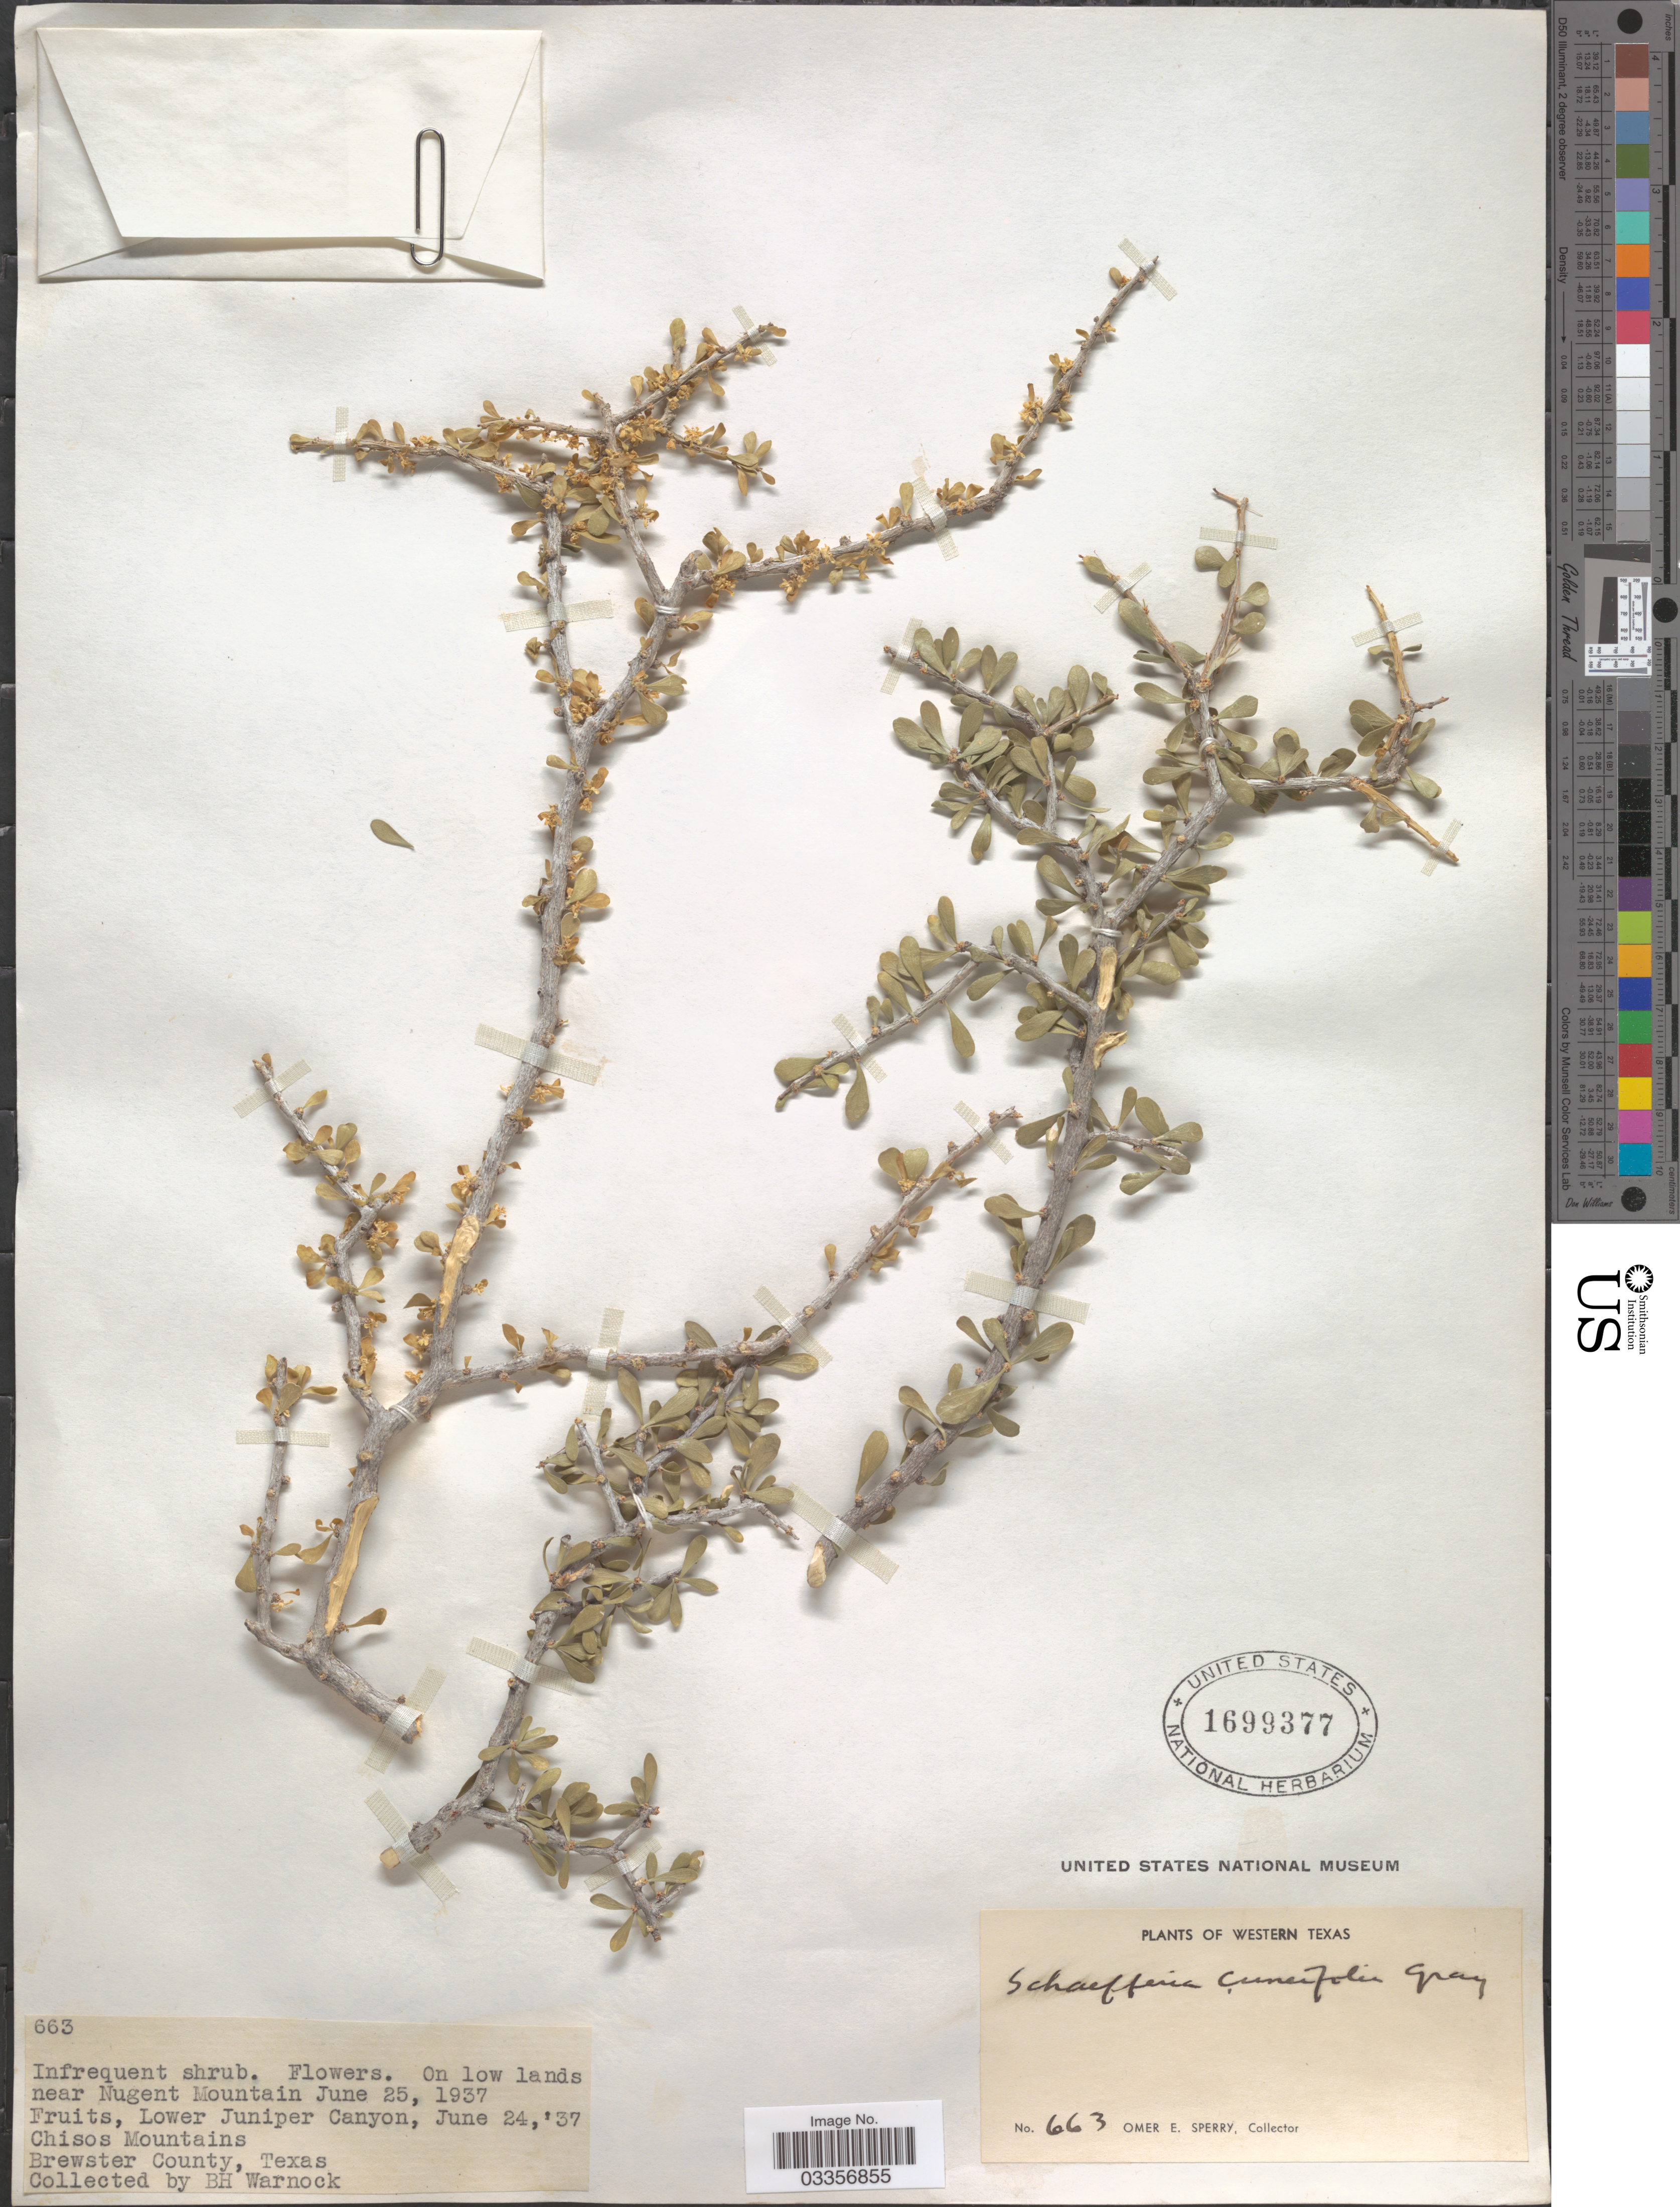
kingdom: Plantae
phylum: Tracheophyta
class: Magnoliopsida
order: Celastrales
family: Celastraceae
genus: Schaefferia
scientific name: Schaefferia cuneifolia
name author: A. Gray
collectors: B. H. Warnock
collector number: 663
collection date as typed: Transcribed d/m/y: 24/6/37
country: United States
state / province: Texas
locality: Western Texas. On low lands near Nugent Mountain. Lower Juniper Canyon. Chisos Moutnains, Brewster County.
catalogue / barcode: US 1699377